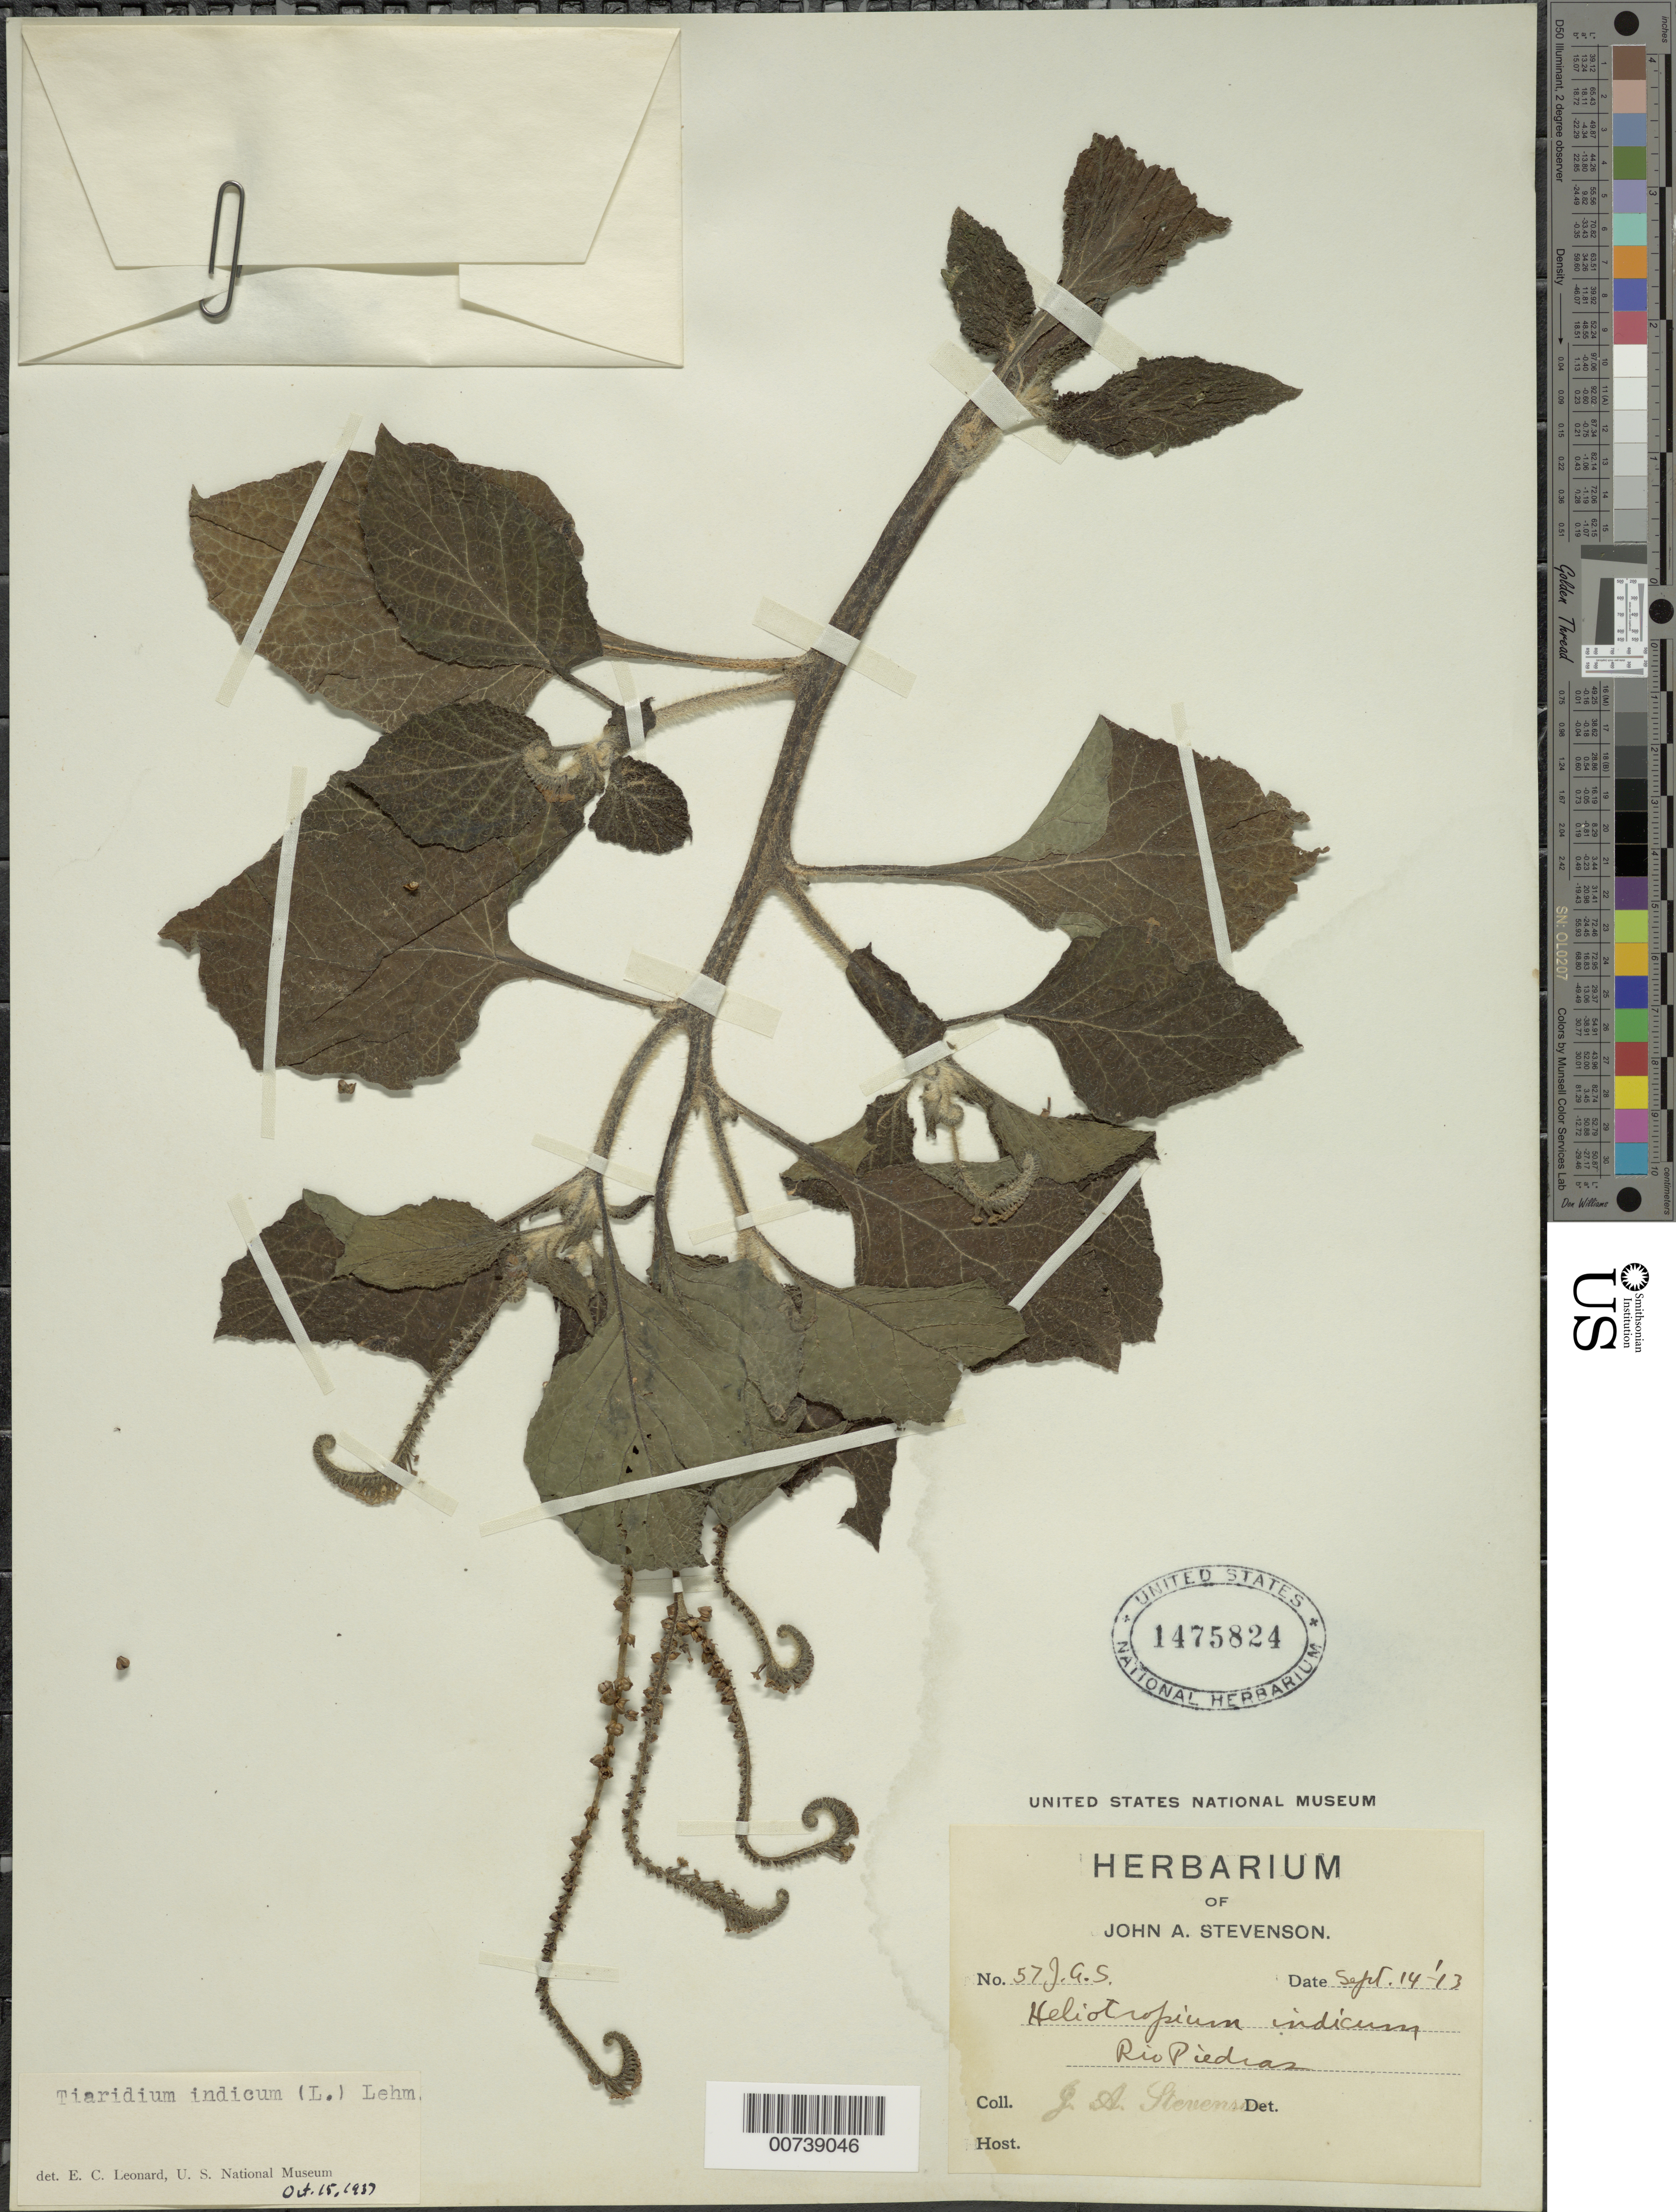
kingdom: Plantae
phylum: Tracheophyta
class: Magnoliopsida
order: Boraginales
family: Heliotropiaceae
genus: Heliotropium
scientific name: Heliotropium indicum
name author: L.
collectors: J. Stevenson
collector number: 57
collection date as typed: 14 Sep 1913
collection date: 1913-09-14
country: Puerto Rico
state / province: San Juan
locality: Río Piedras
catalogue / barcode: US 1475824